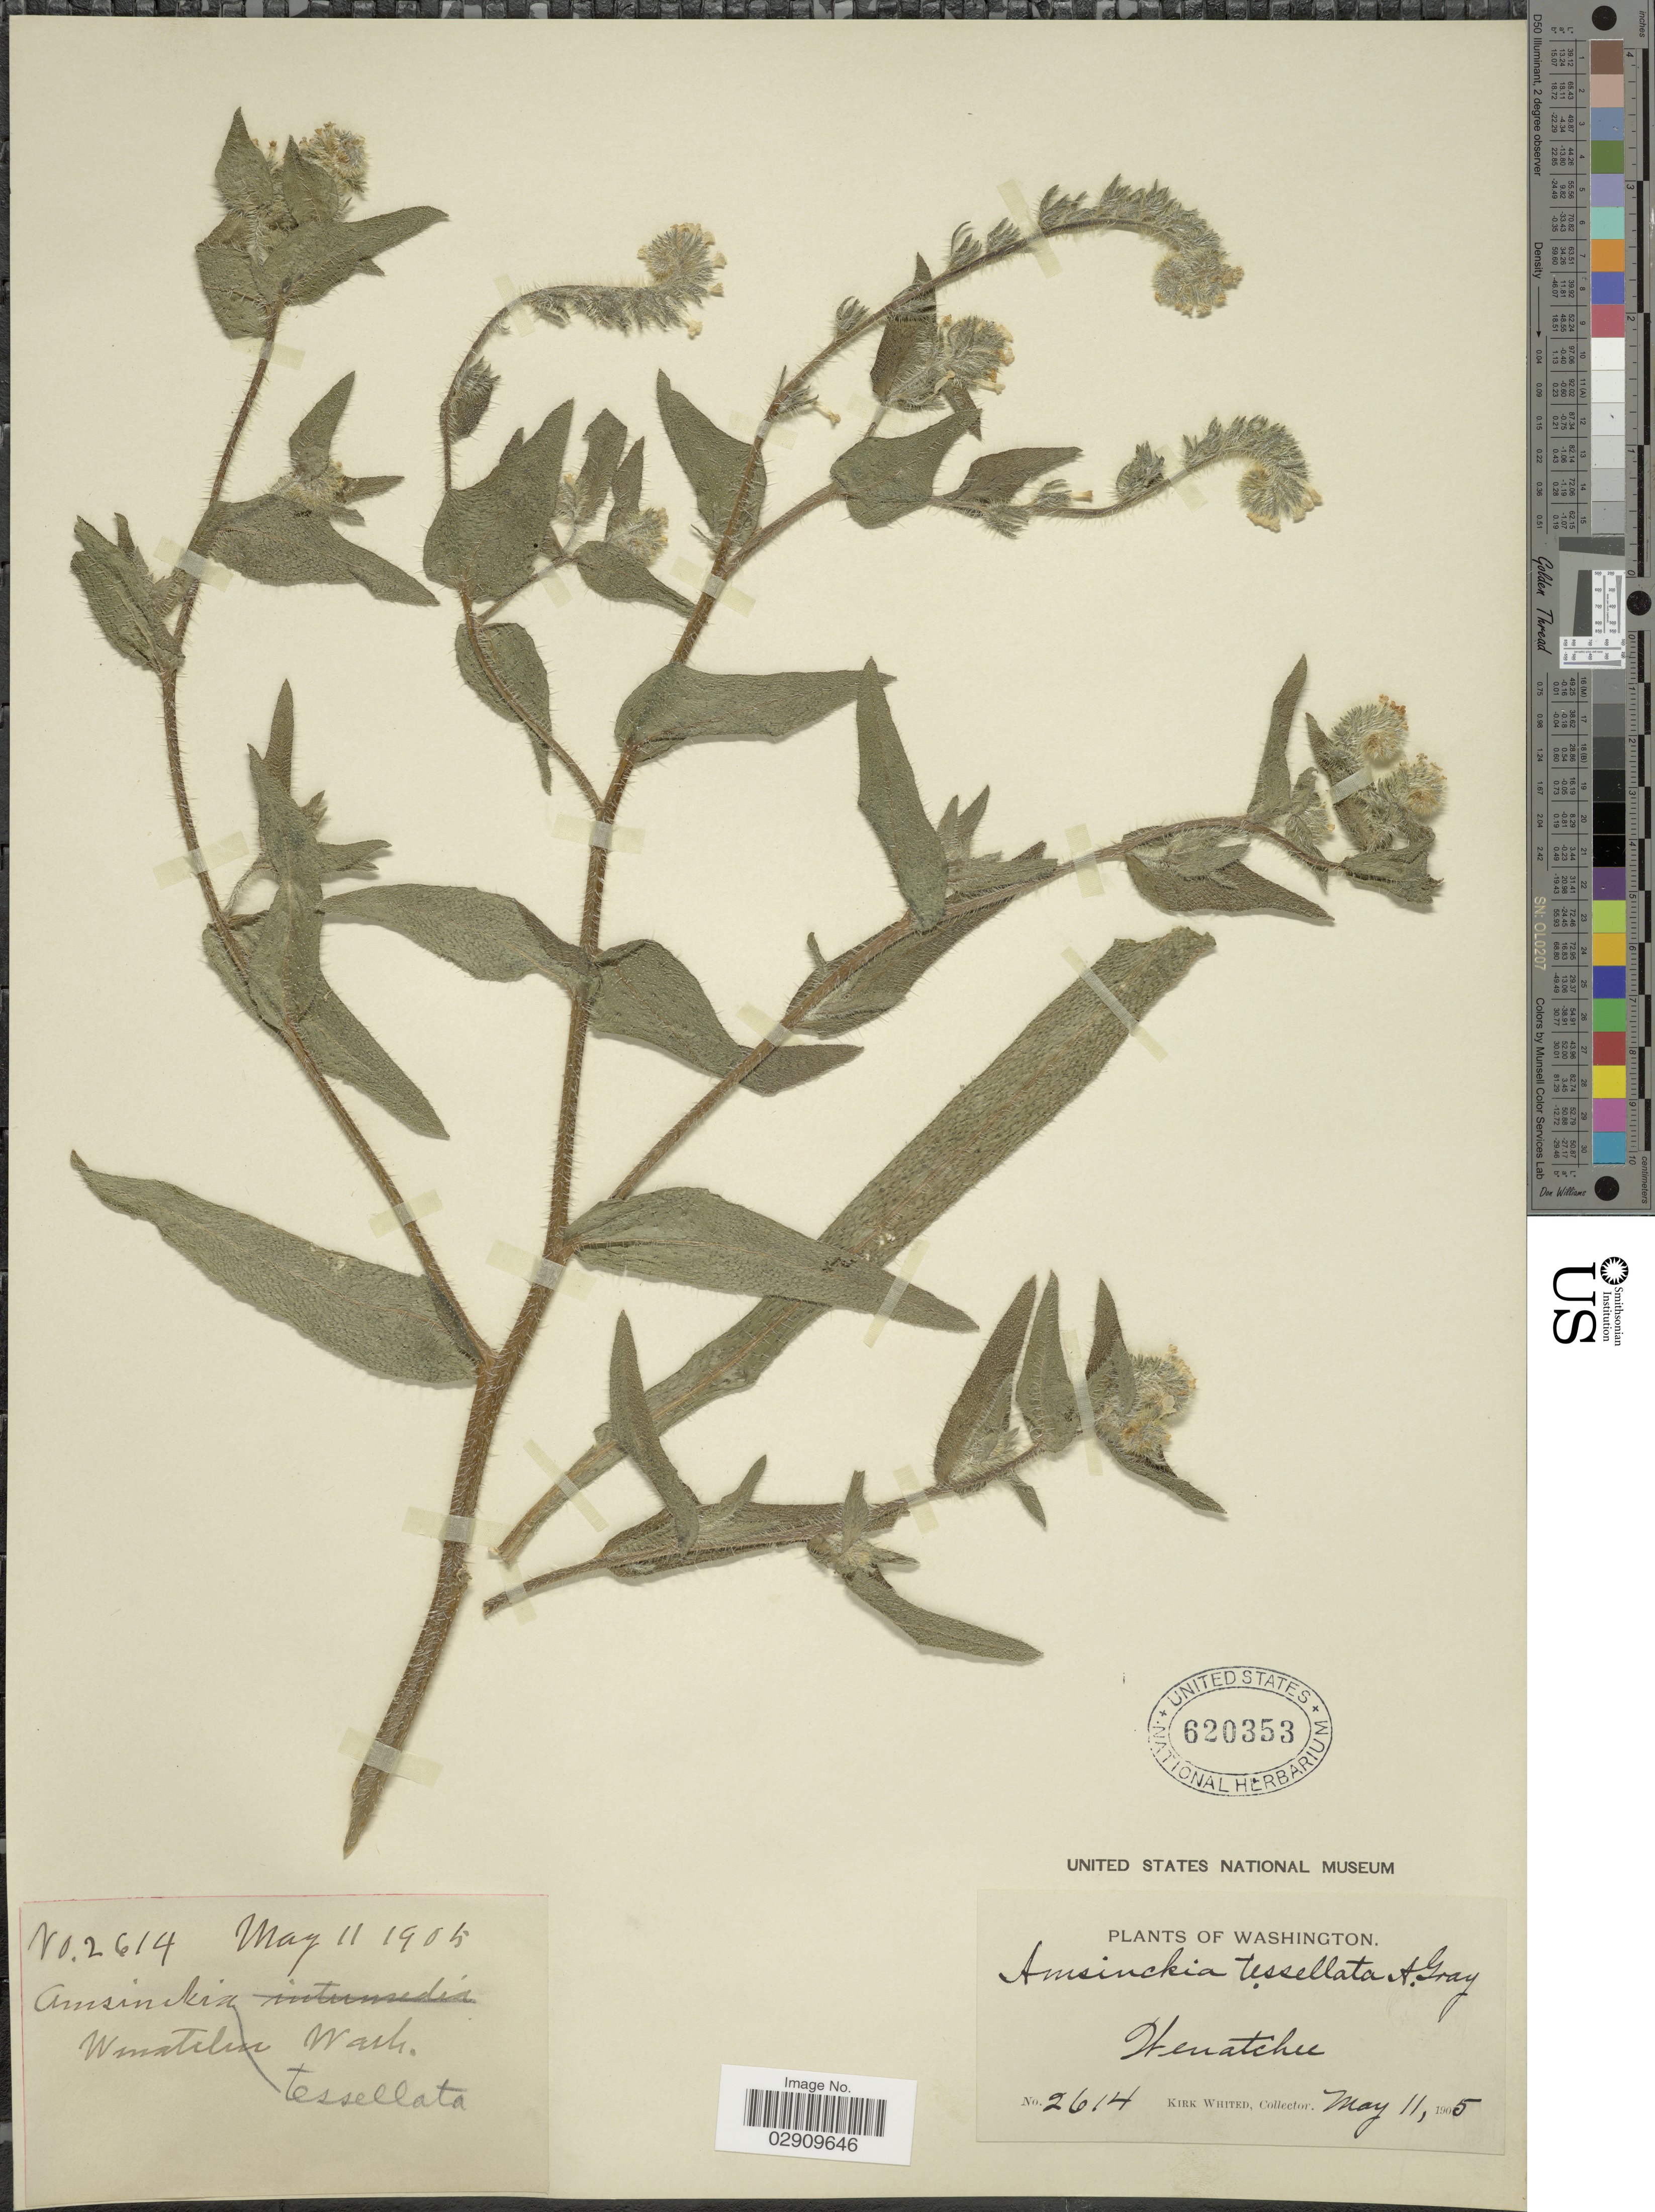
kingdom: Plantae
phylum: Tracheophyta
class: Magnoliopsida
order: Boraginales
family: Boraginaceae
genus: Amsinckia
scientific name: Amsinckia tessellata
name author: A. Gray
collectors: K. Whited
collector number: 2614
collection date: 1905-05-11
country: United States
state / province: Washington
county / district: Chelan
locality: Wenatchee.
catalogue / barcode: US 620353